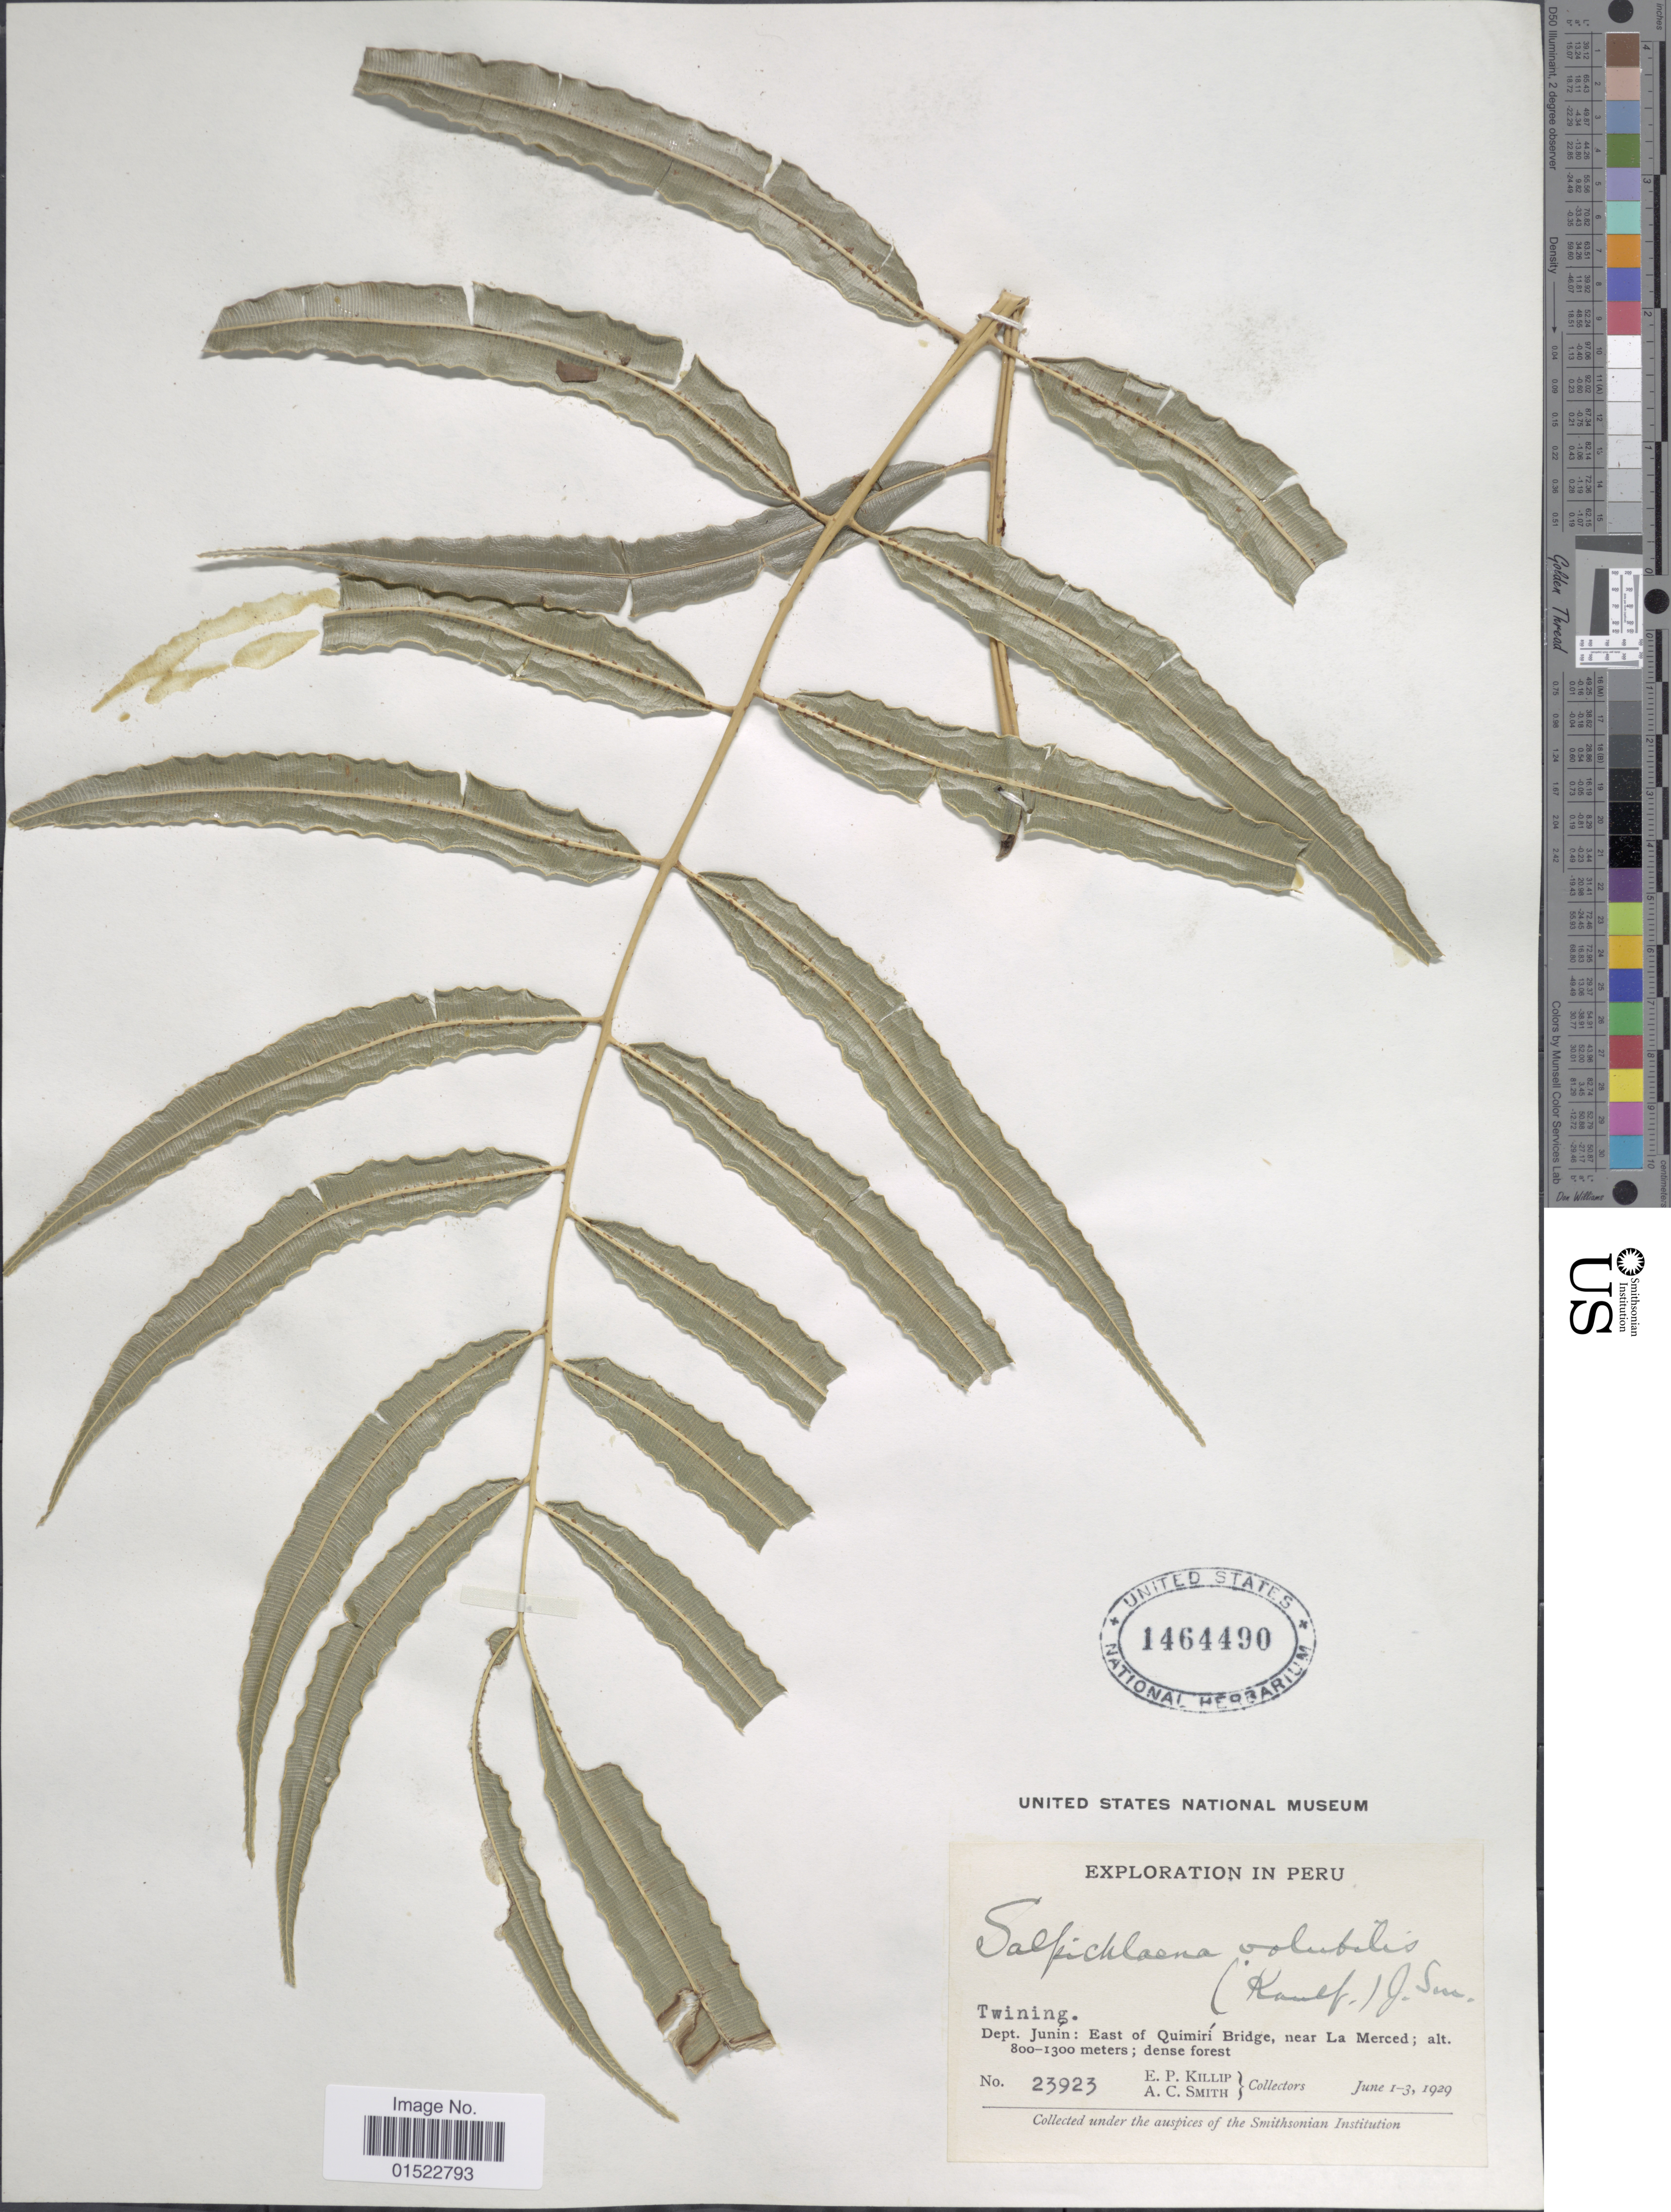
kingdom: Plantae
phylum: Tracheophyta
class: Polypodiopsida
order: Polypodiales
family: Blechnaceae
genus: Salpichlaena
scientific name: Salpichlaena volubilis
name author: (Kaulf.) J. Sm.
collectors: E. P. Killip & A. C. Smith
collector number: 23923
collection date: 1929-06-01/1929-06-03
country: Peru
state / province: Junín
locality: Dept. Junin: East of Quimiri Bridge, near La Merced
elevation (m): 800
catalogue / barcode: US 1464490